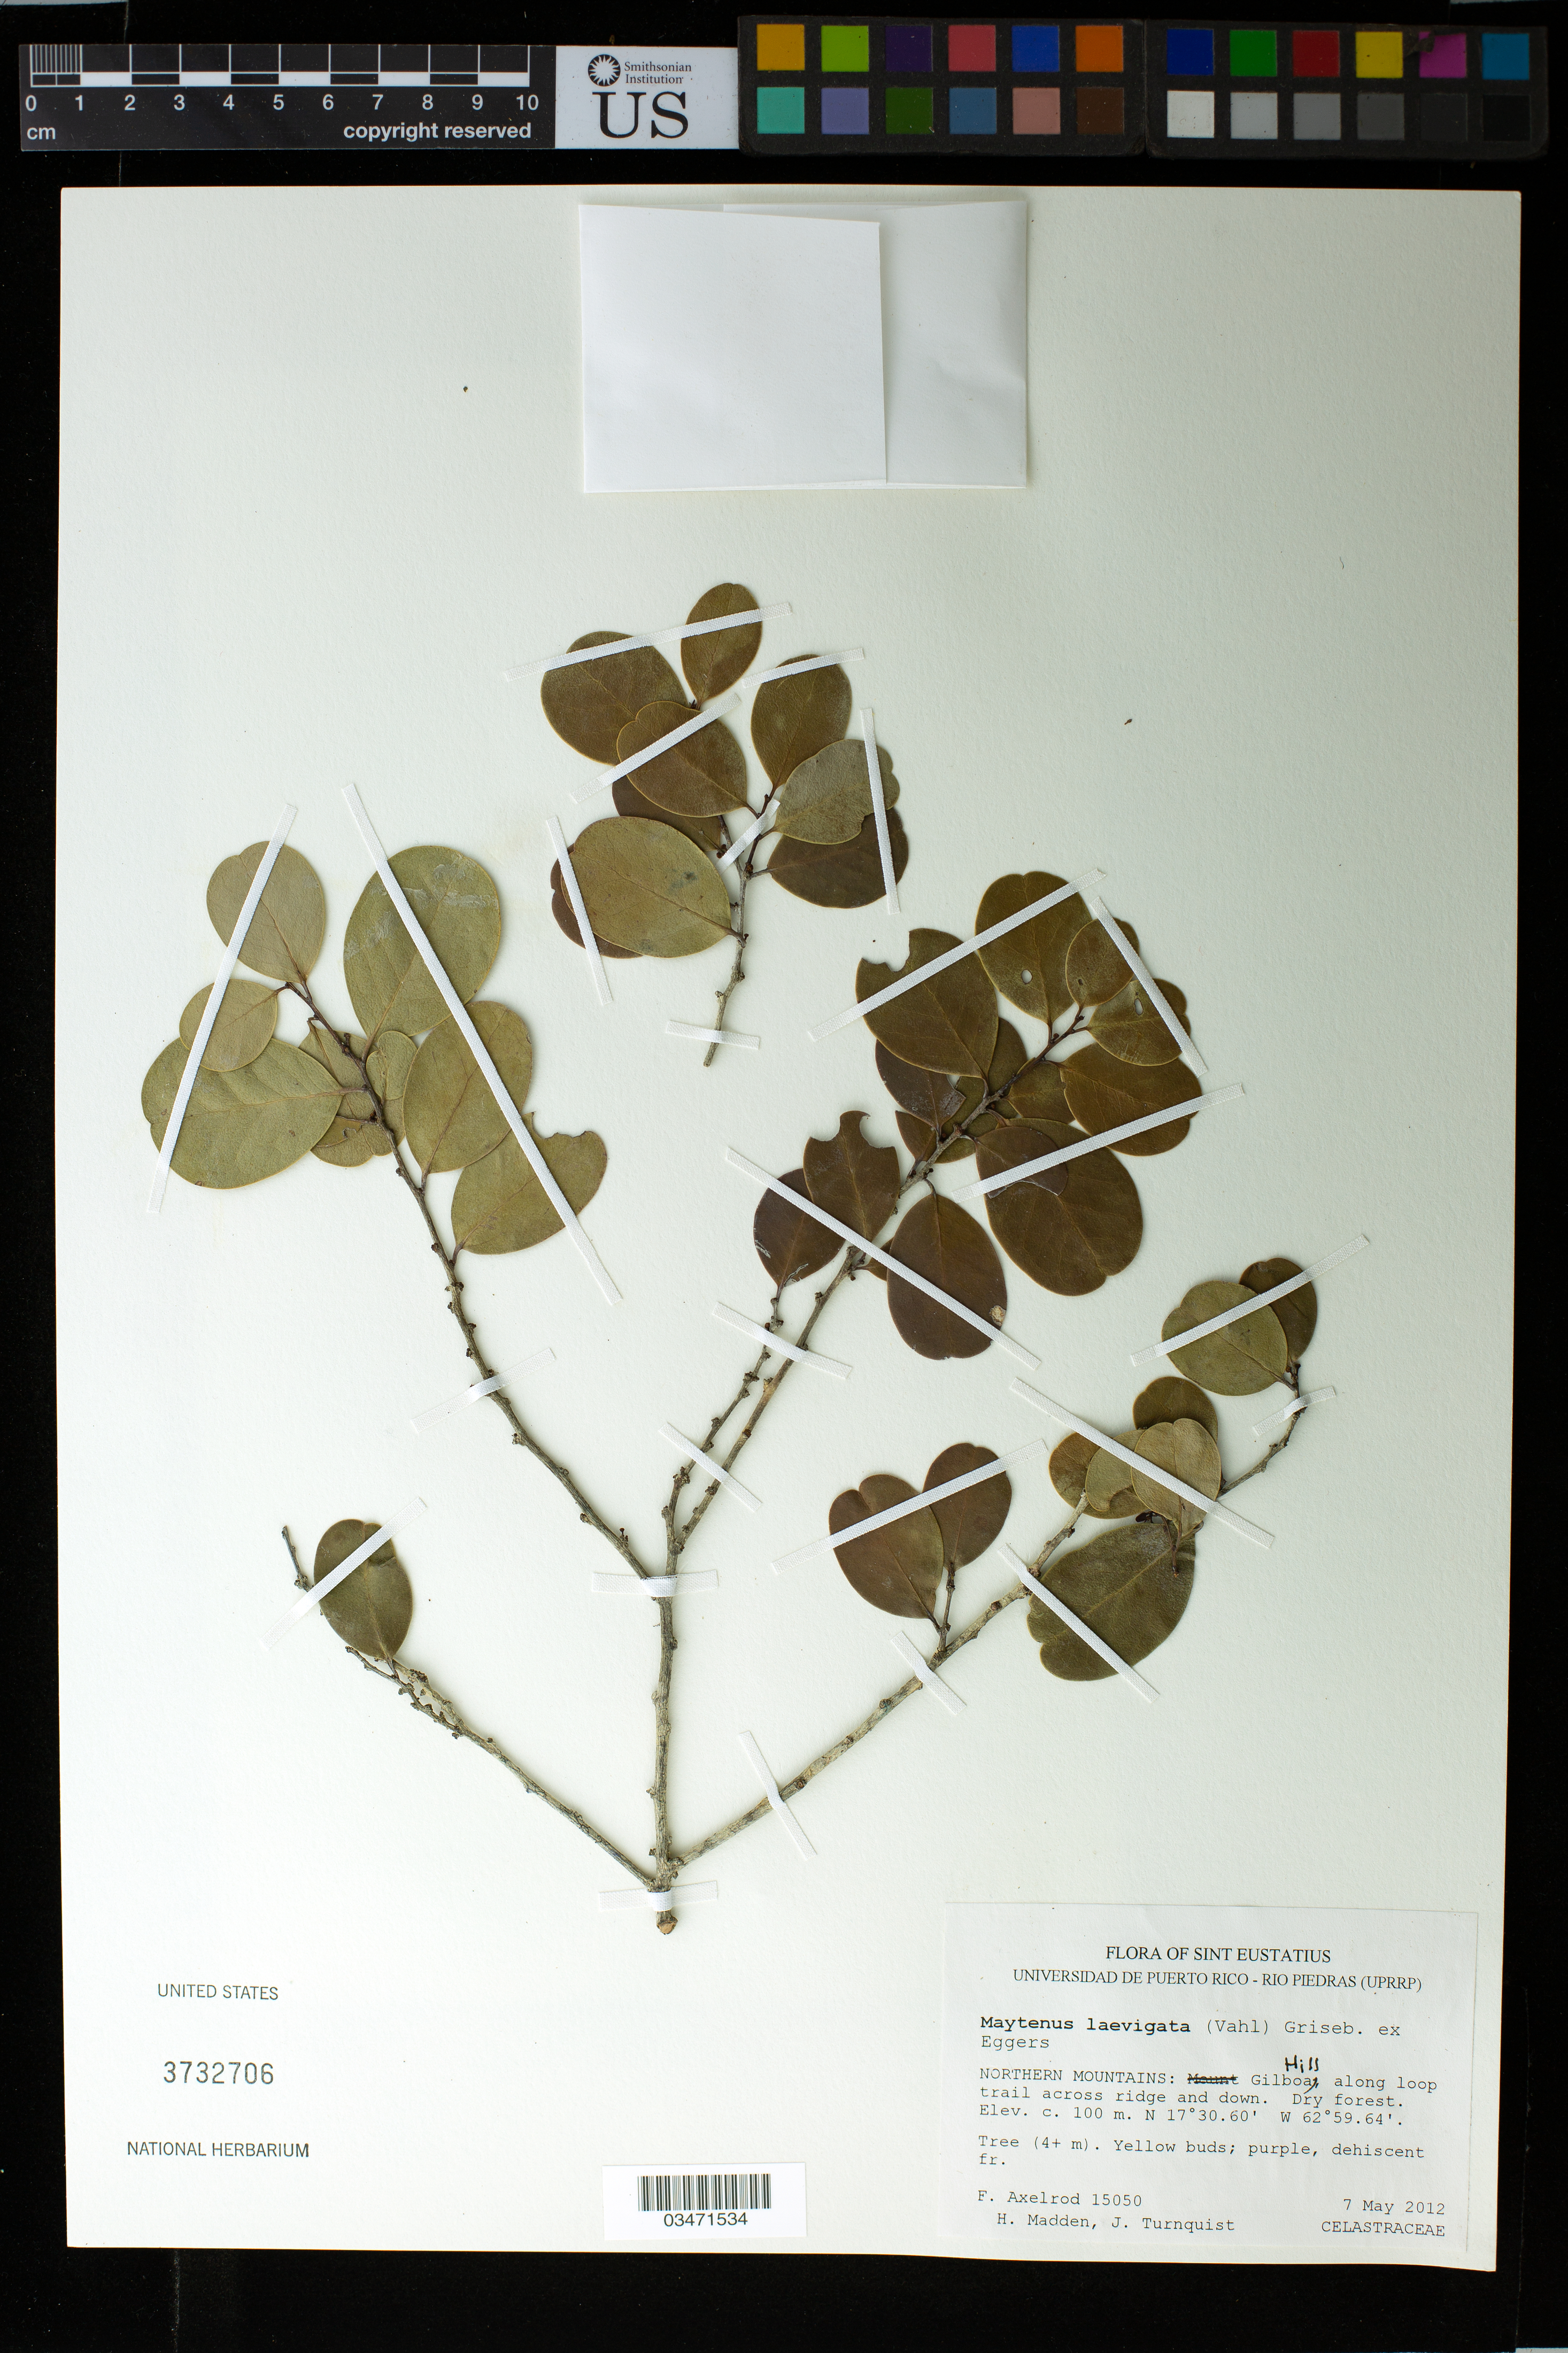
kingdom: Plantae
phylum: Tracheophyta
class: Magnoliopsida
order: Celastrales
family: Celastraceae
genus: Maytenus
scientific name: Maytenus laevigatus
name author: (Vahl) Griseb. ex Eggers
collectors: F. S. Axelrod, H. Madden & J. Turnquist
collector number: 15050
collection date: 2012-05-07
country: Netherlands Antilles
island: St. Eustatius I.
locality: Northern Mountains. Gilboa Hill, along loop trail across ridge and down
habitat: Dry forest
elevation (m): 100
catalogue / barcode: US 3732706